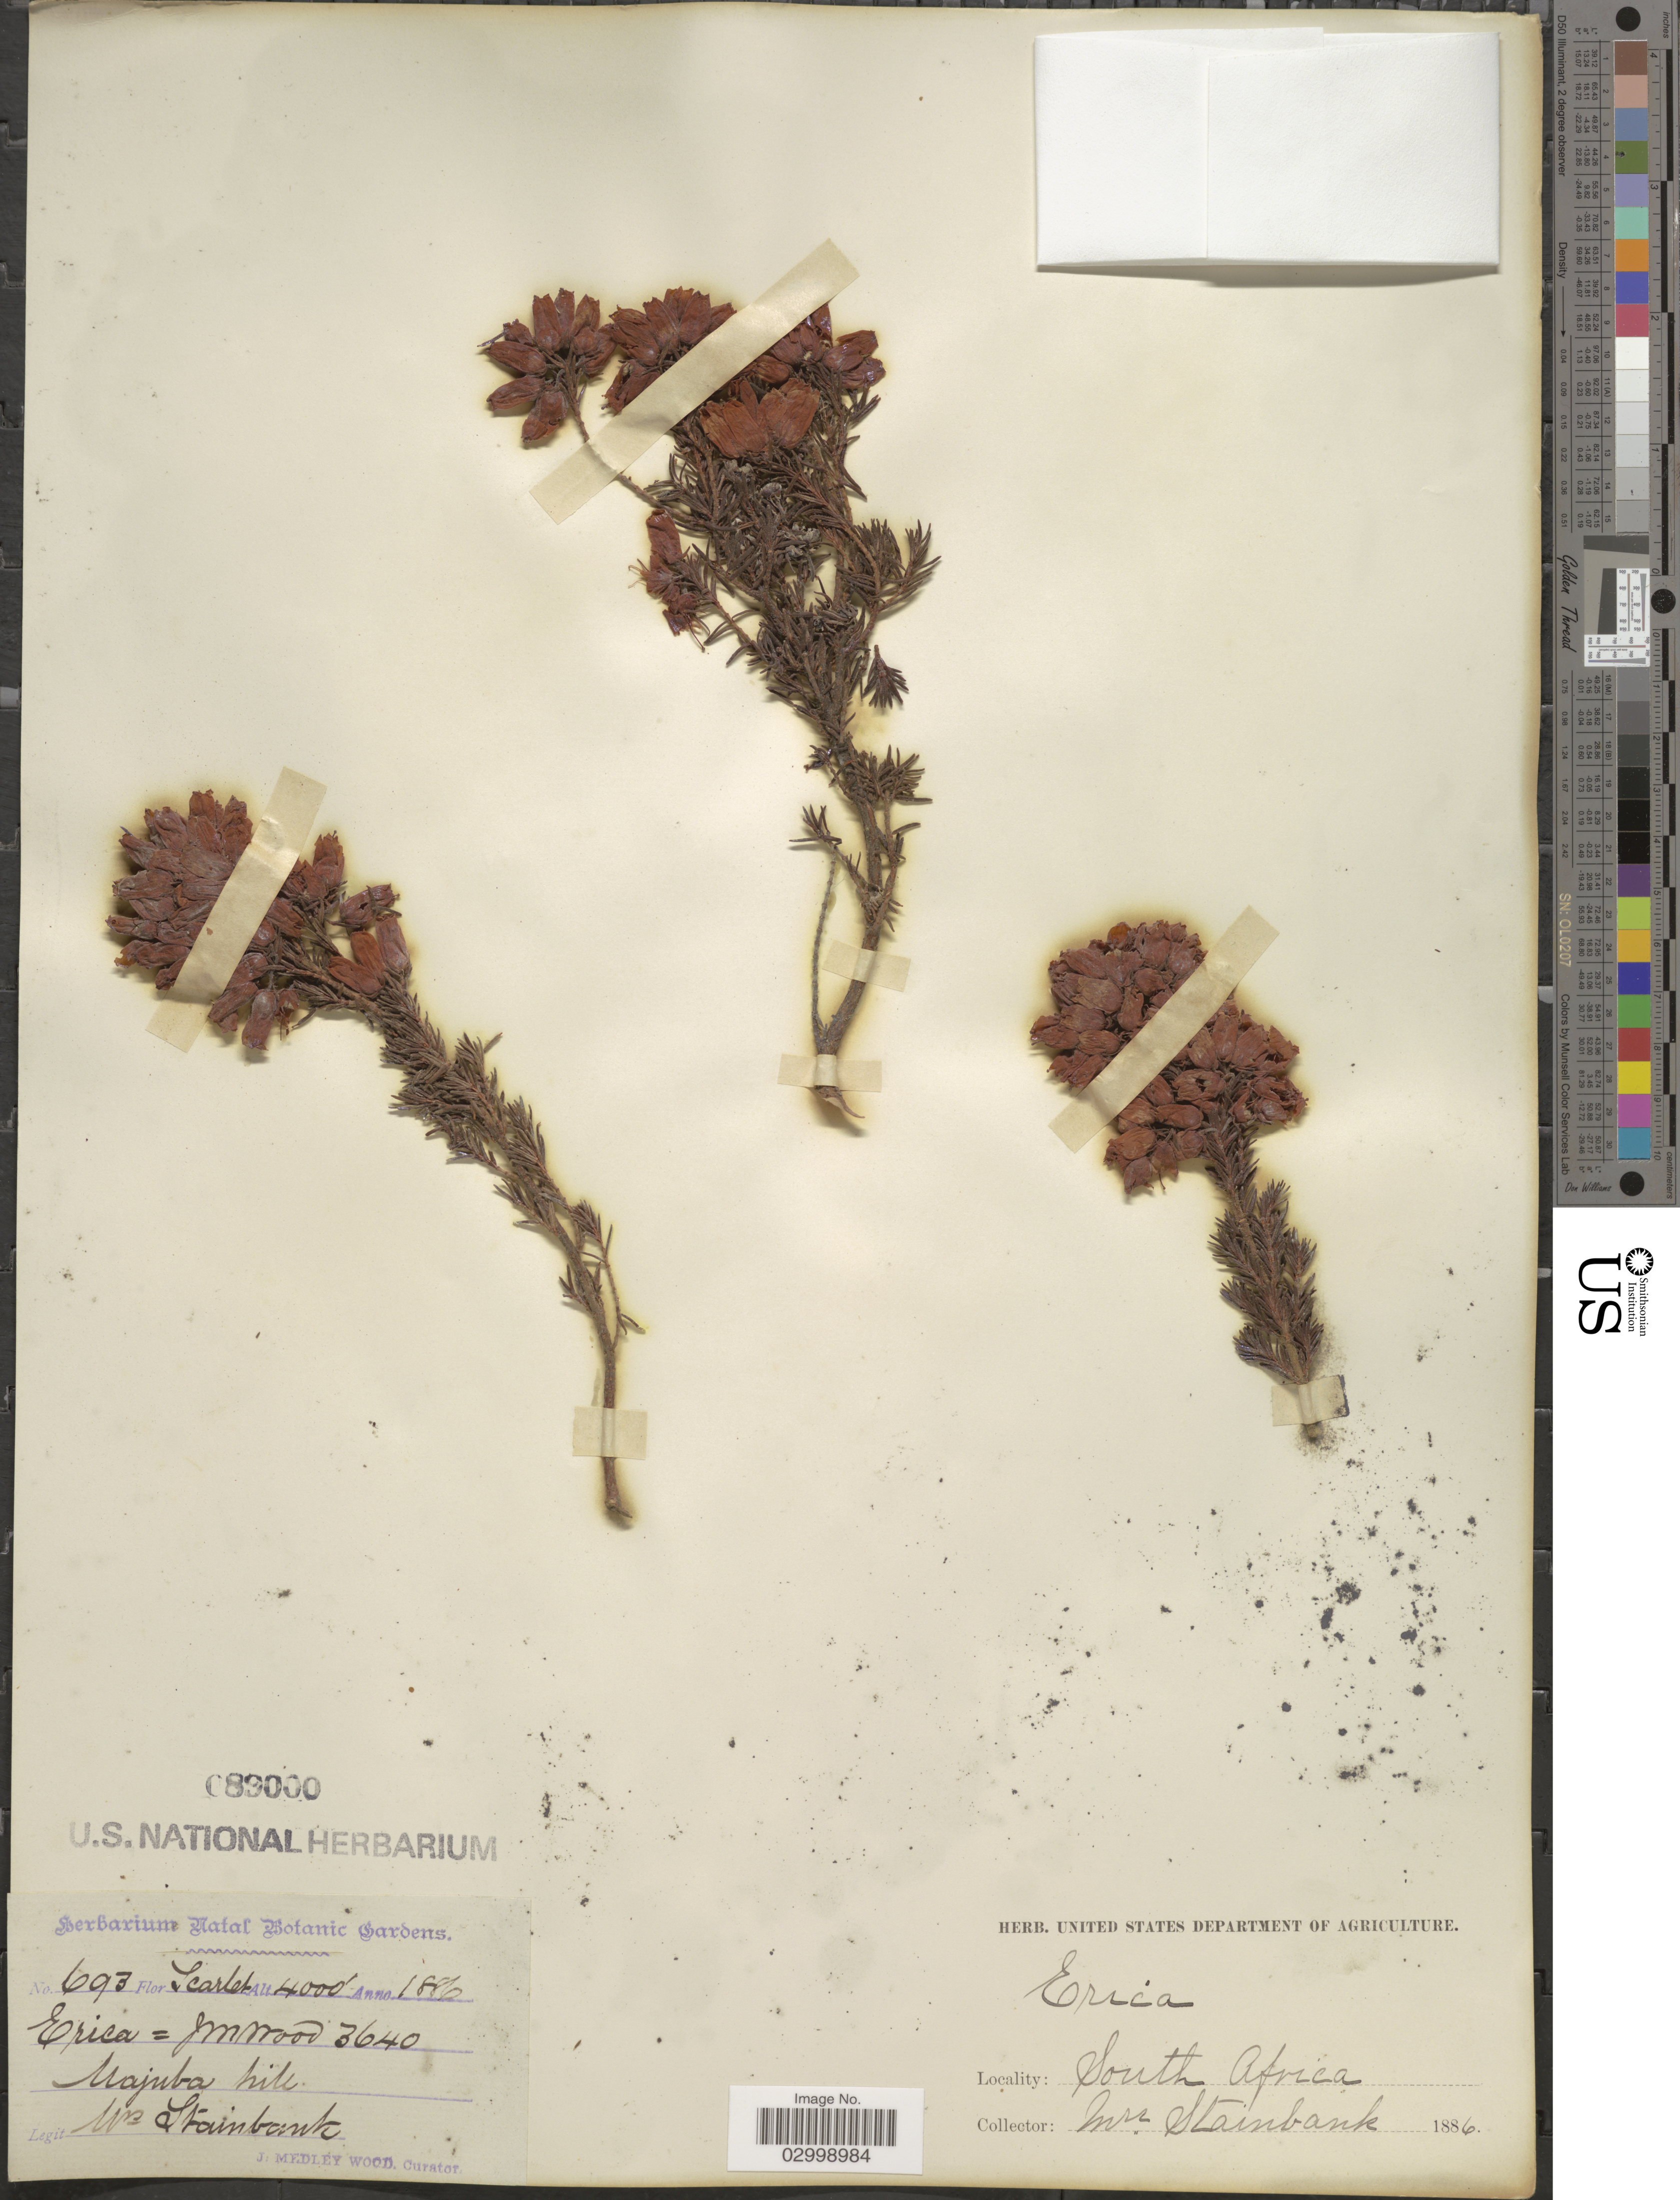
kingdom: Plantae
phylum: Tracheophyta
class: Magnoliopsida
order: Ericales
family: Ericaceae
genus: Erica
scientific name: Erica sp.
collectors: Stainbank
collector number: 693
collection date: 1886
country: South Africa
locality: Majuba hill.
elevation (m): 1219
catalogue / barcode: US 89000